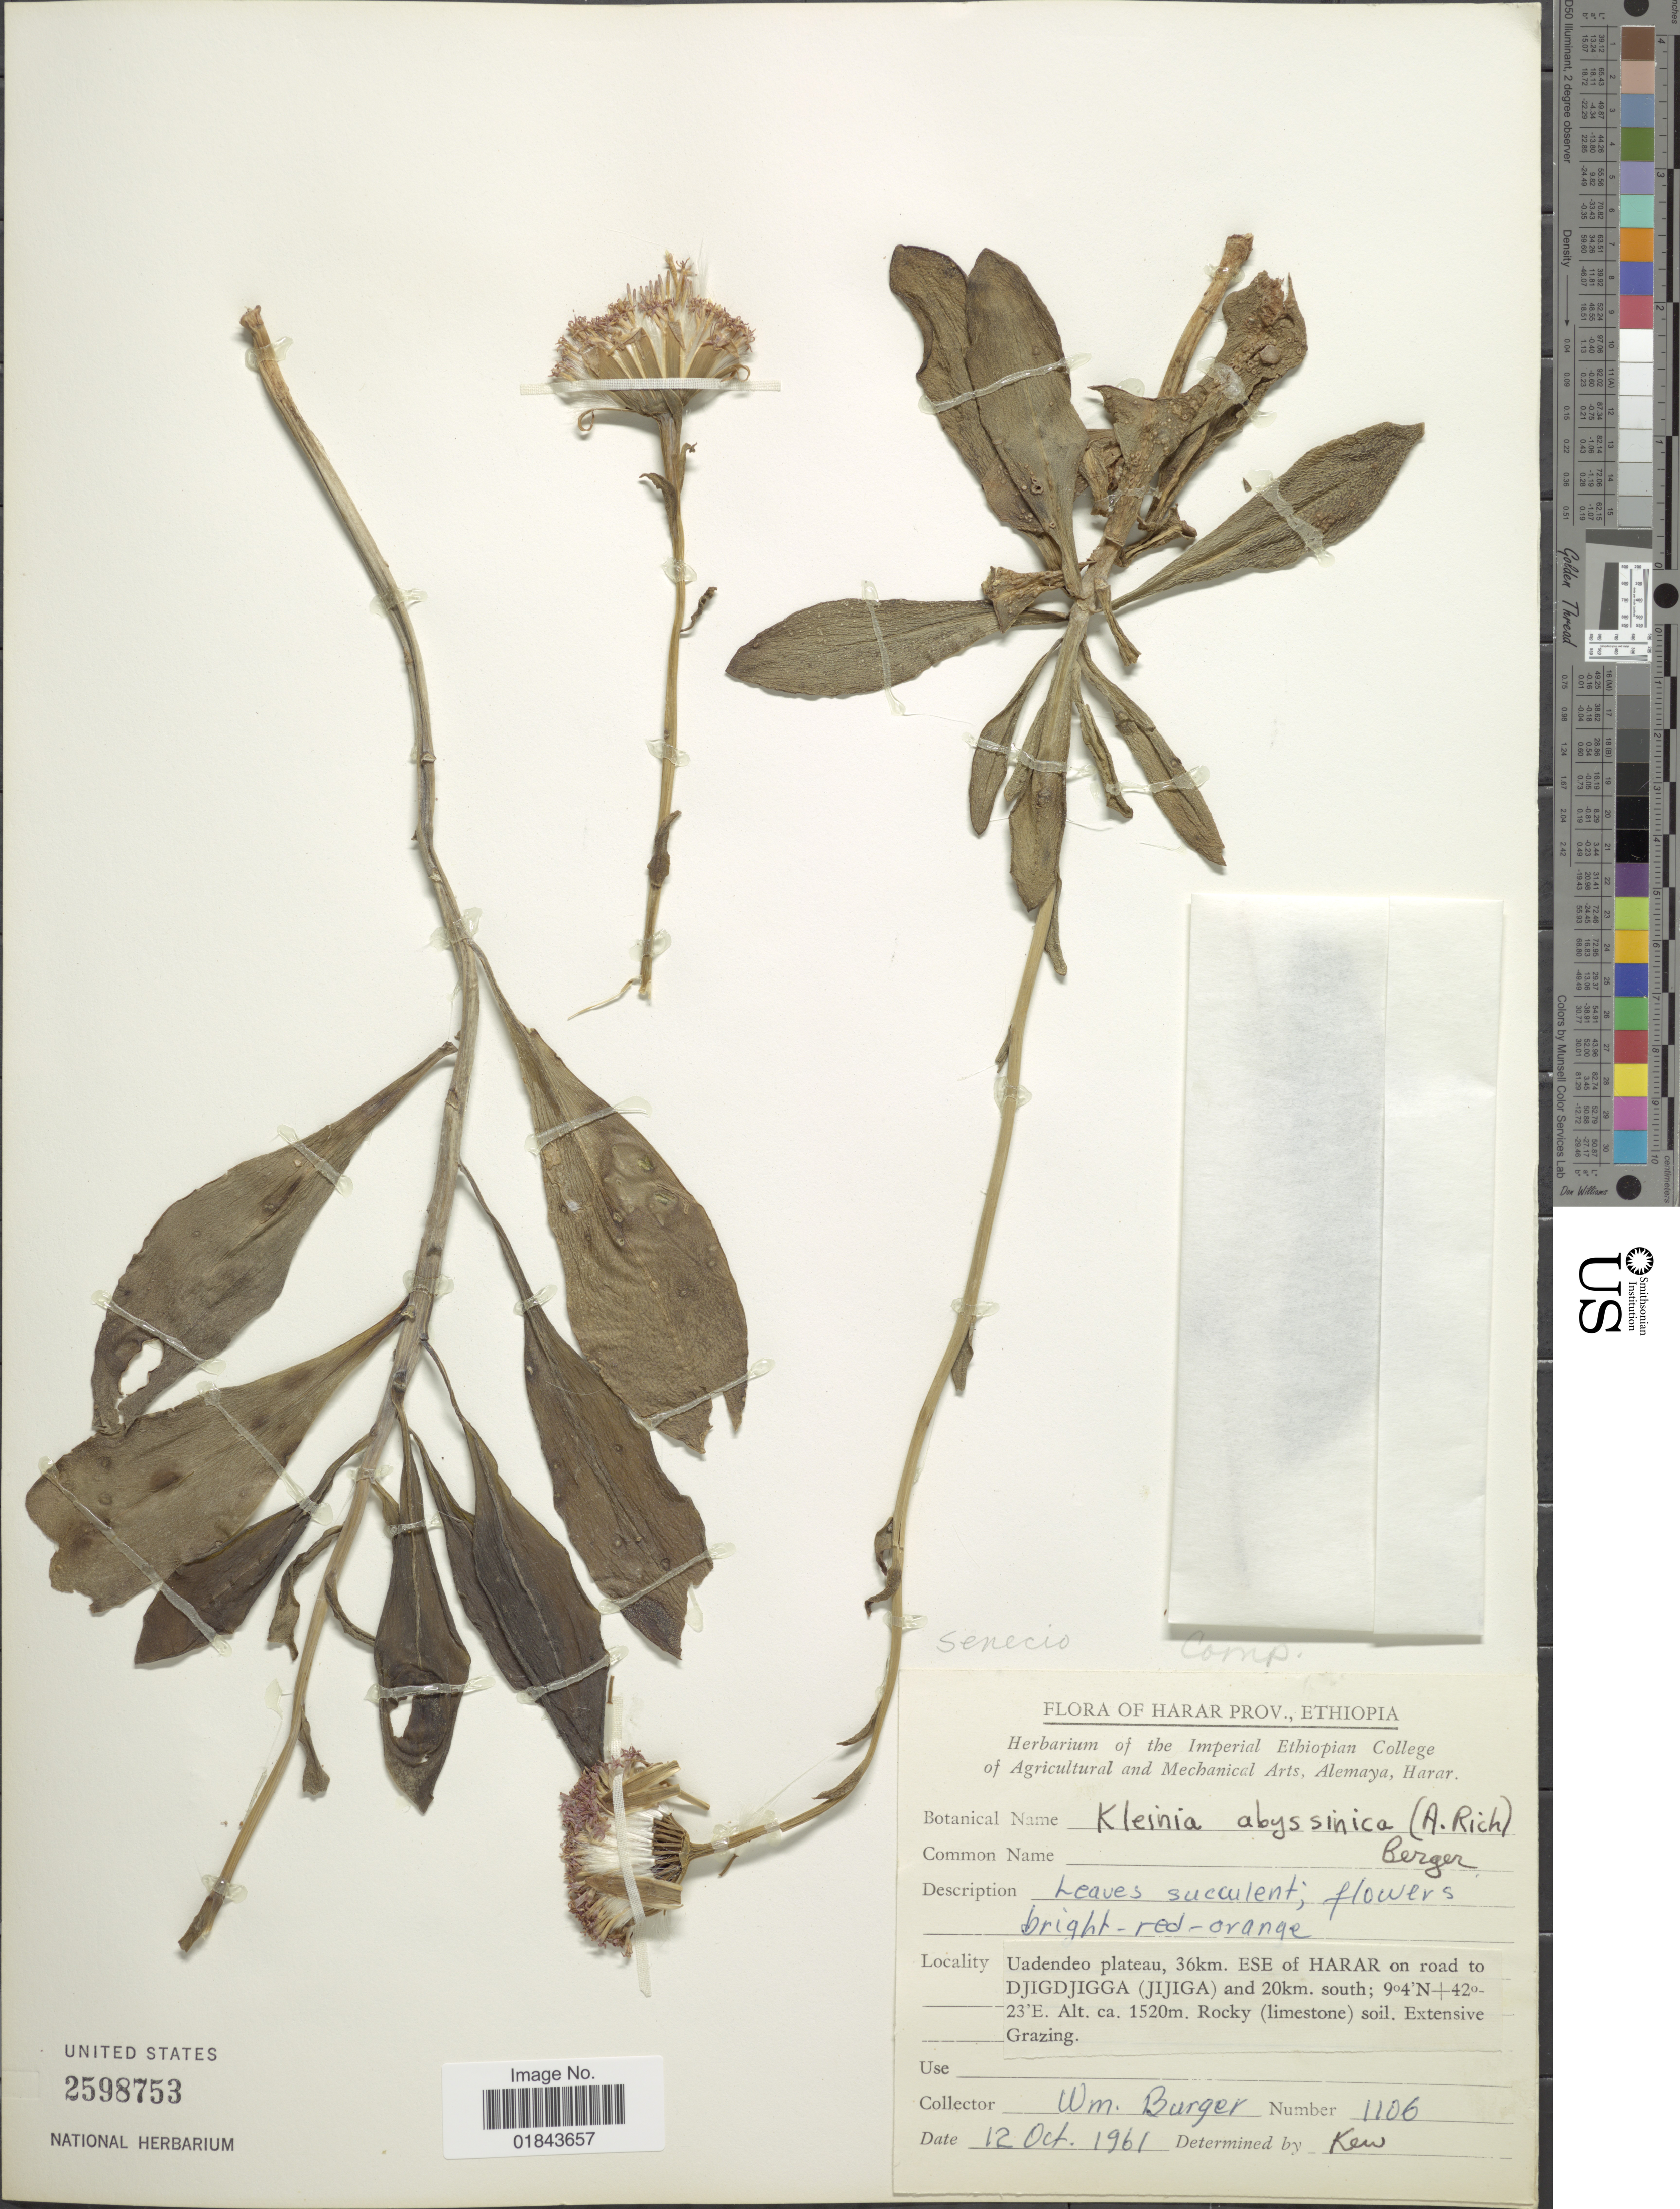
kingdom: Plantae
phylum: Tracheophyta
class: Magnoliopsida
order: Asterales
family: Asteraceae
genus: Notonia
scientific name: Notonia abyssinica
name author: A. Rich.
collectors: W. Burger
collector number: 1106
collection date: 1961-10-12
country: Ethiopia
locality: Harar Prov., Ethiopia, Uadendeo plateau, 36 km, ESE of Harar on road to Djigdjigga (Jijiga) and 20 km south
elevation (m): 1520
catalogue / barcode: US 2598753